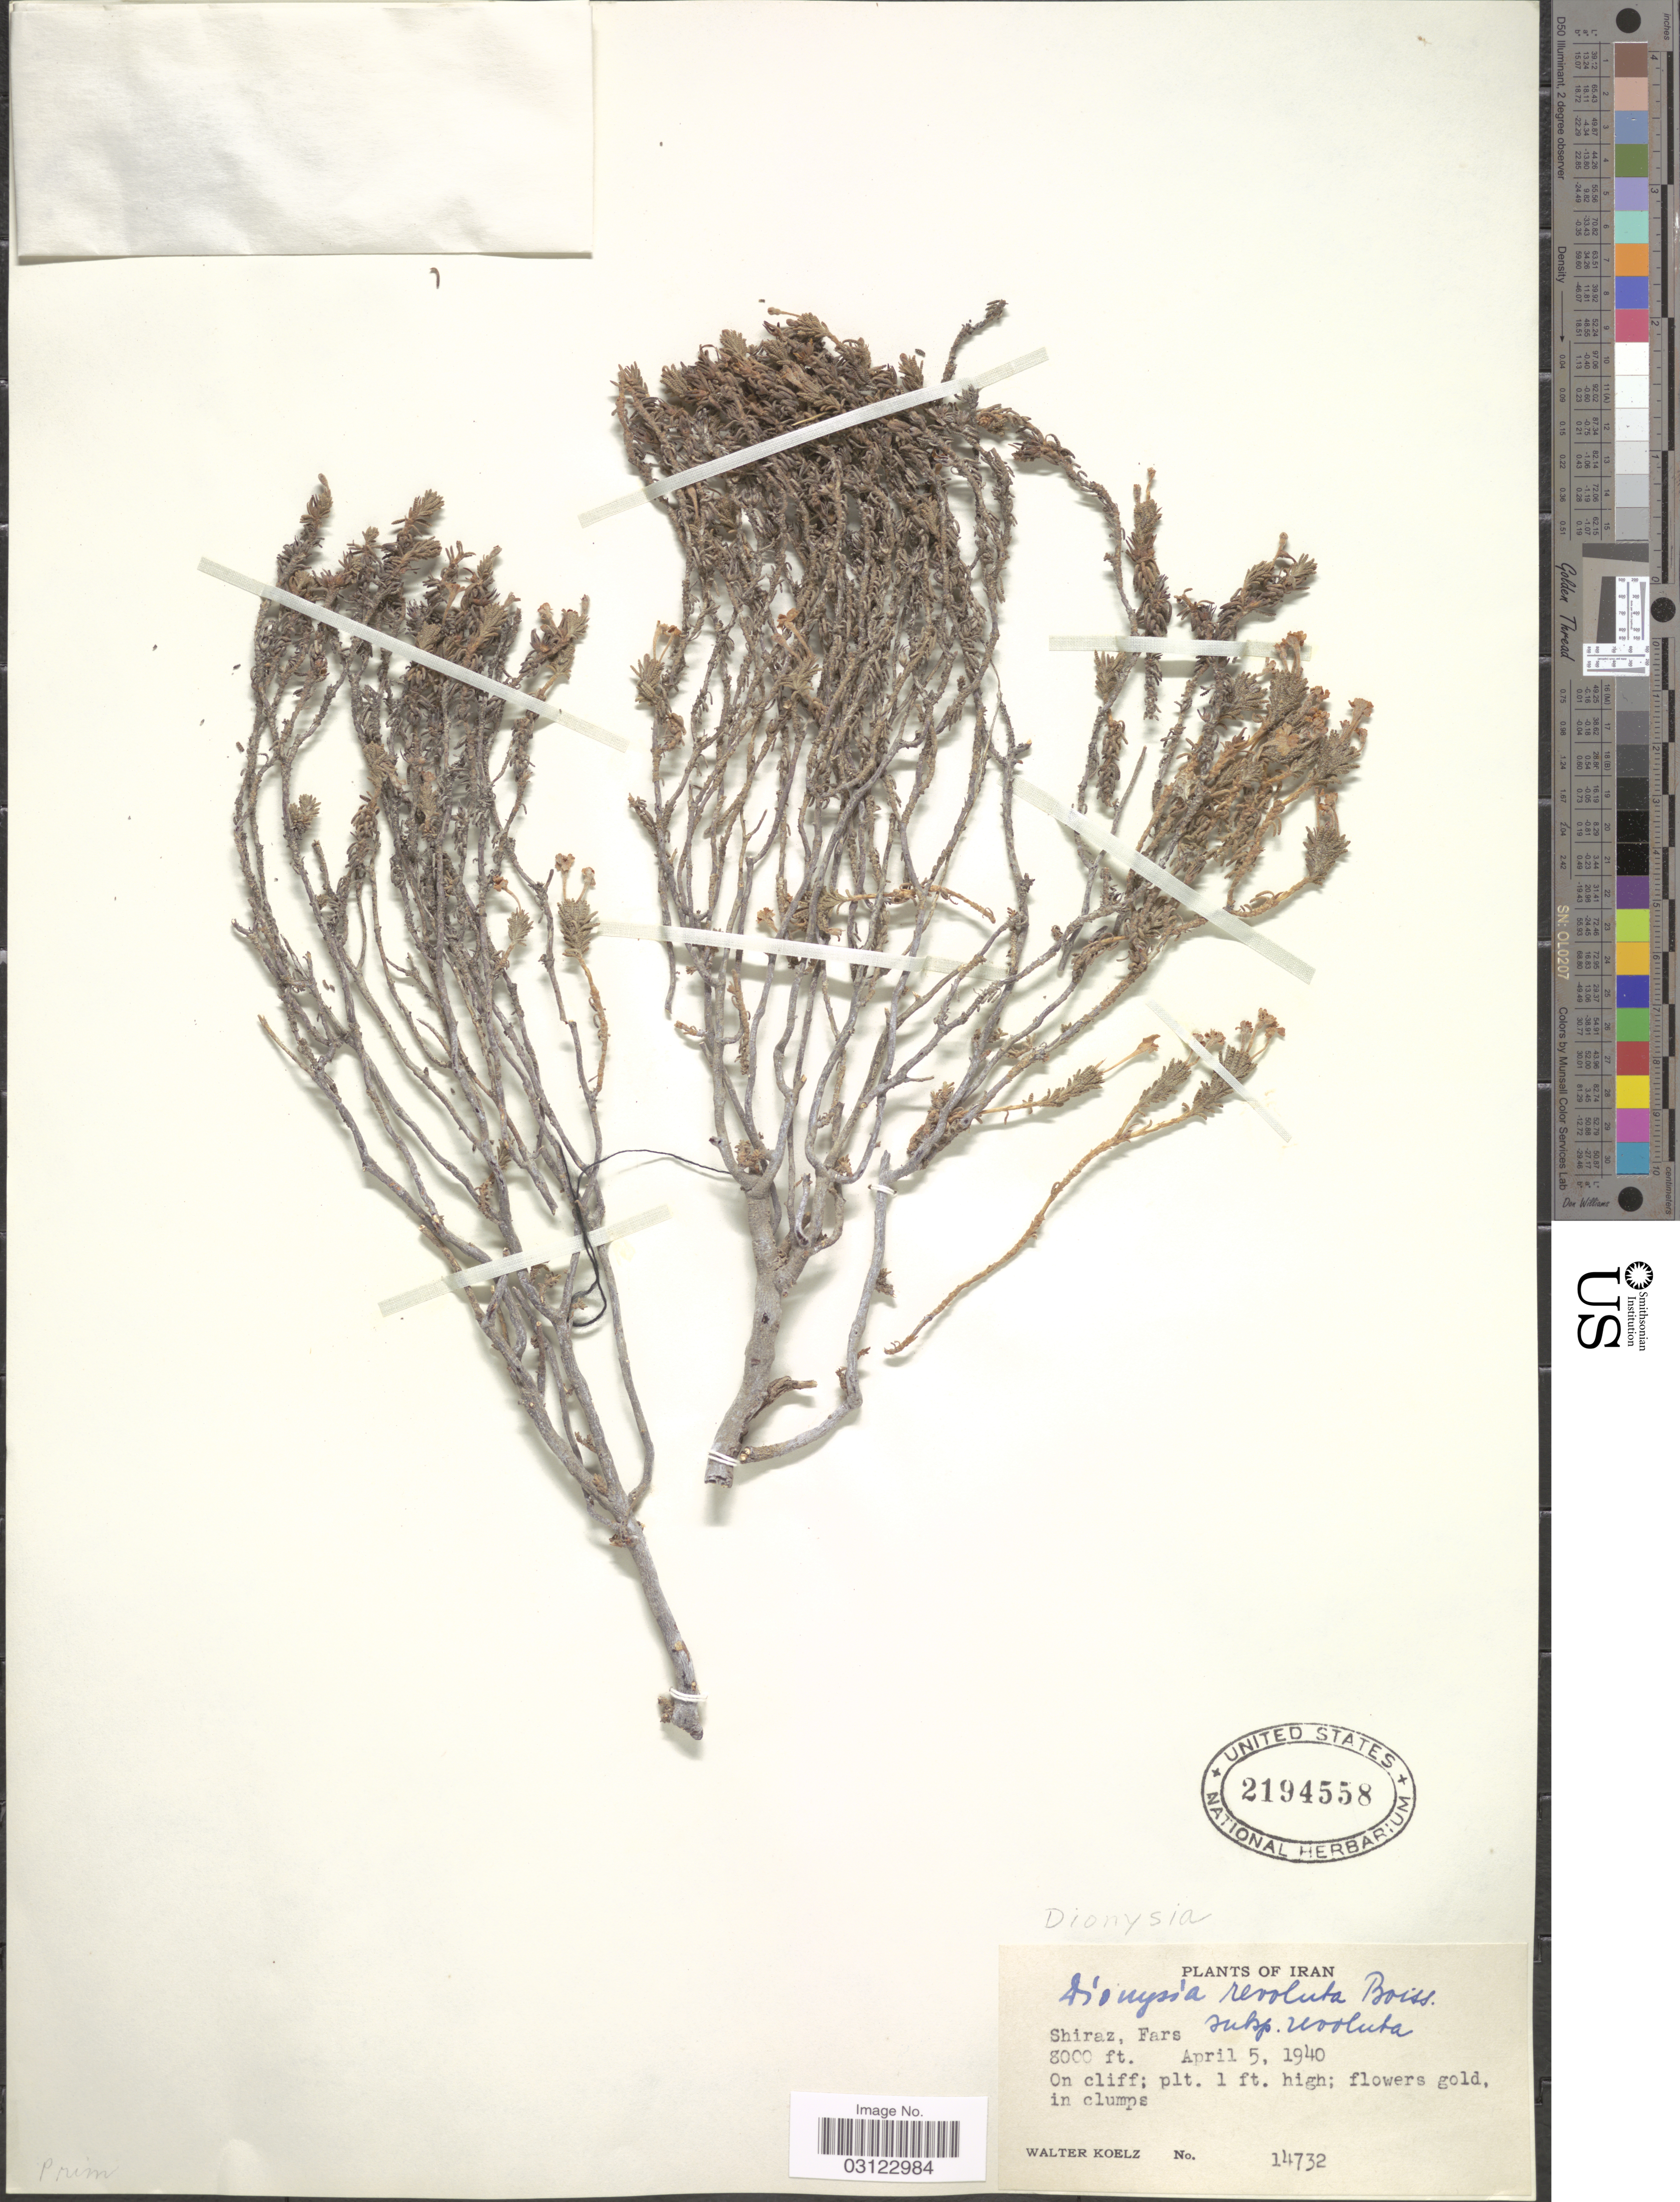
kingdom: Plantae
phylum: Tracheophyta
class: Magnoliopsida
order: Ericales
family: Primulaceae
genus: Dionysia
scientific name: Dionysia revoluta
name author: Boiss.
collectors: W. N. Koelz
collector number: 14732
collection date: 1940-04-05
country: Iran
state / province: Fars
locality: Shiraz.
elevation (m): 2438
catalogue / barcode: US 2194558